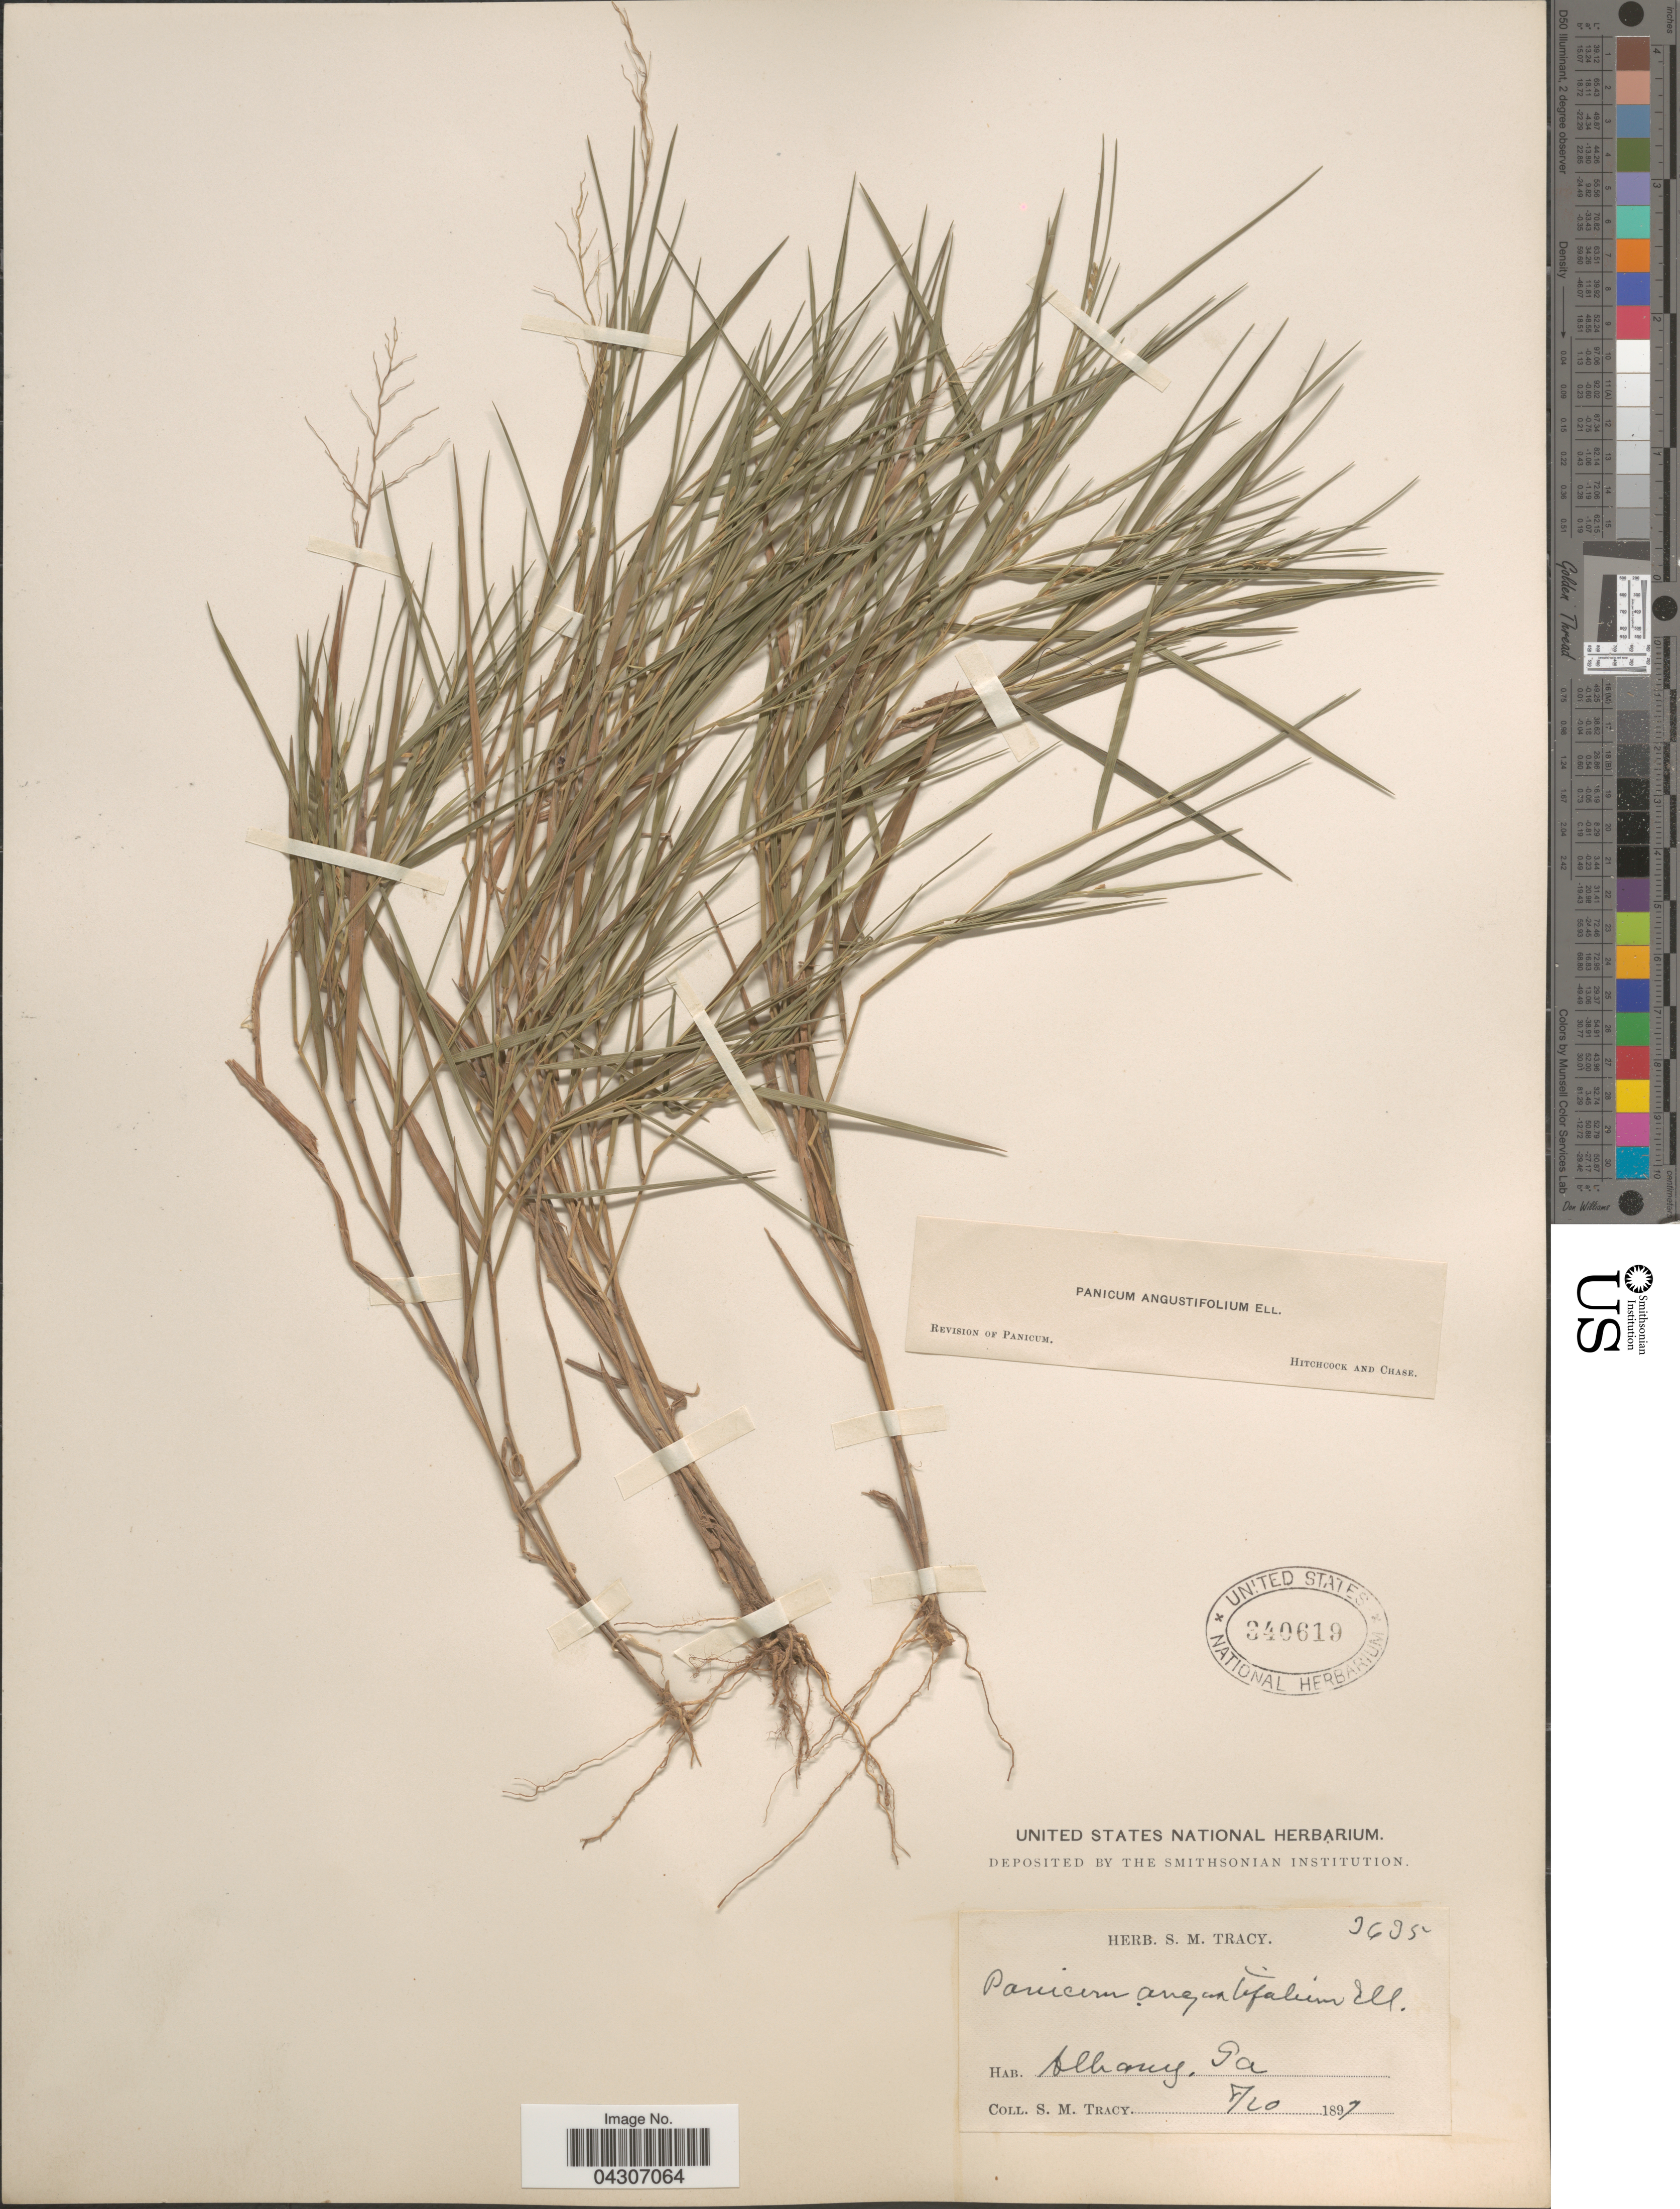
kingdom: Plantae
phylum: Tracheophyta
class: Liliopsida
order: Poales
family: Poaceae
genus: Dichanthelium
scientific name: Dichanthelium aciculare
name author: (Desv. ex Poir.) Gould & C.A. Clark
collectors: S. M. Tracy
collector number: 3635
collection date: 1897-08-20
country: United States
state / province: Georgia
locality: Albany.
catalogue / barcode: US 340619